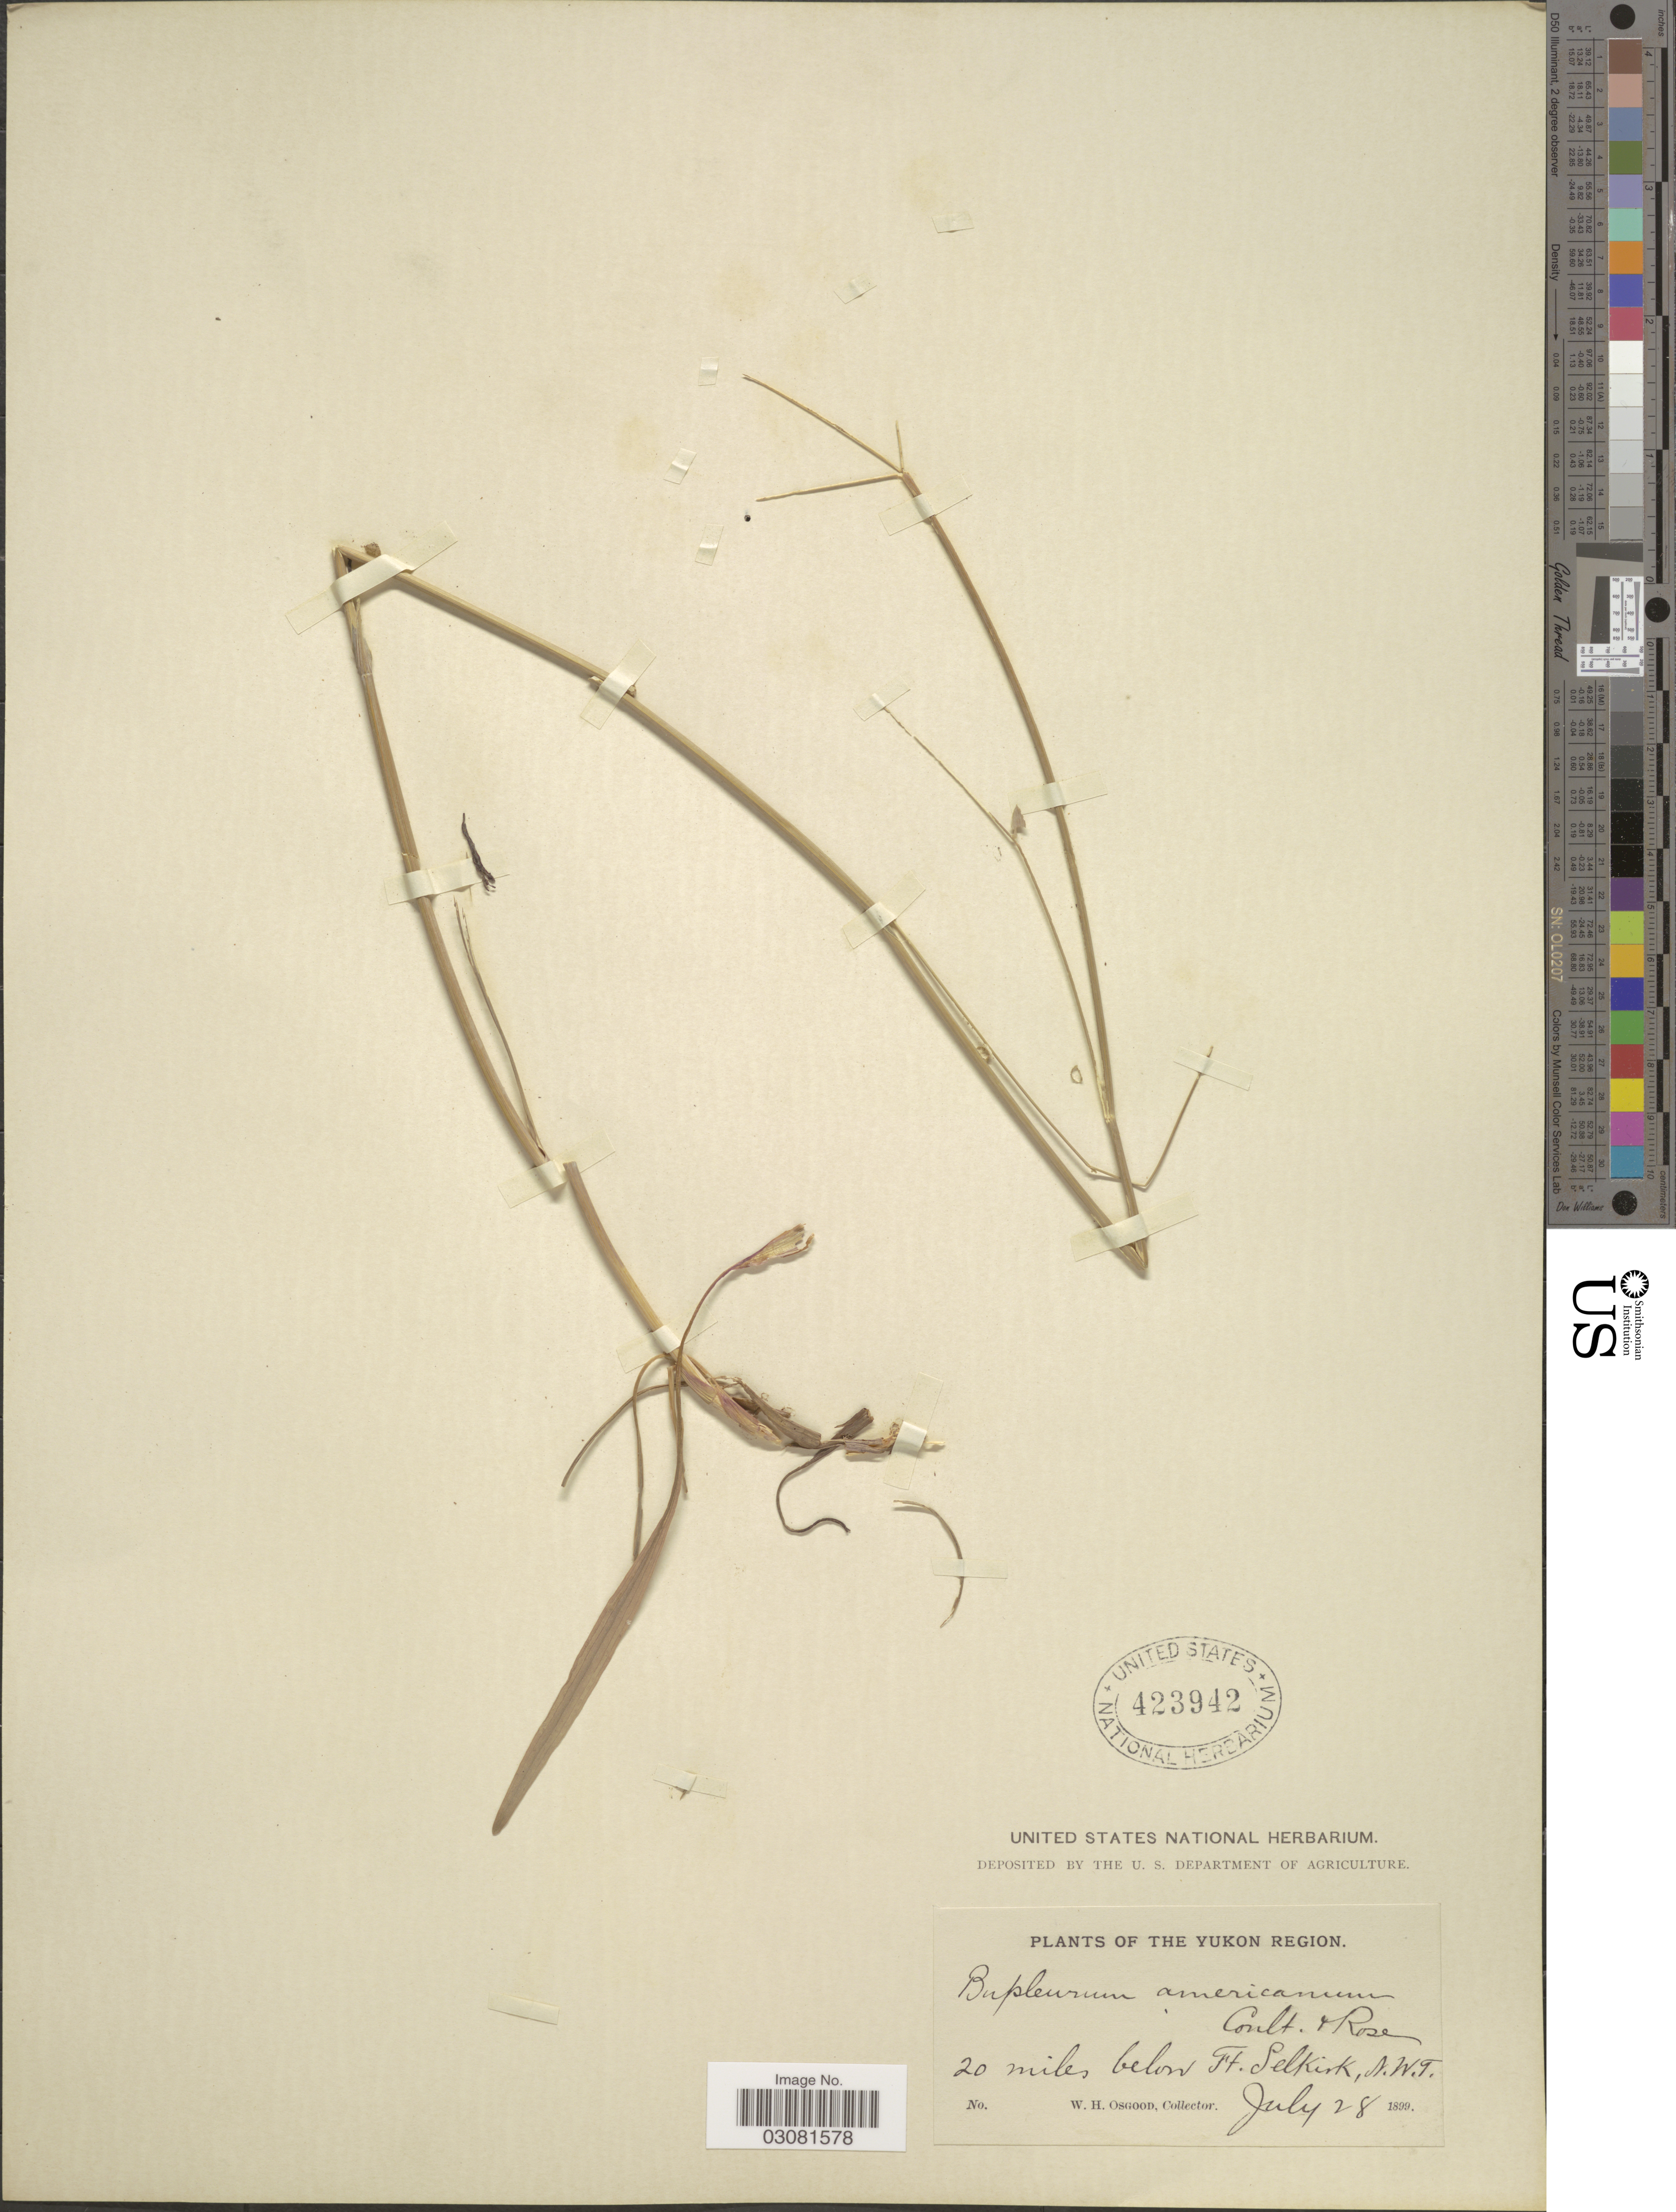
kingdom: Plantae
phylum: Tracheophyta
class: Magnoliopsida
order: Apiales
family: Apiaceae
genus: Bupleurum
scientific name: Bupleurum americanum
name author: J.M. Coult. & Rose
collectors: W. Osgood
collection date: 1899-07-28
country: Canada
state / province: Northwest Territories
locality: The Yukon Region, 20 miles below Ft. Selkirk.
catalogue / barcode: US 423942